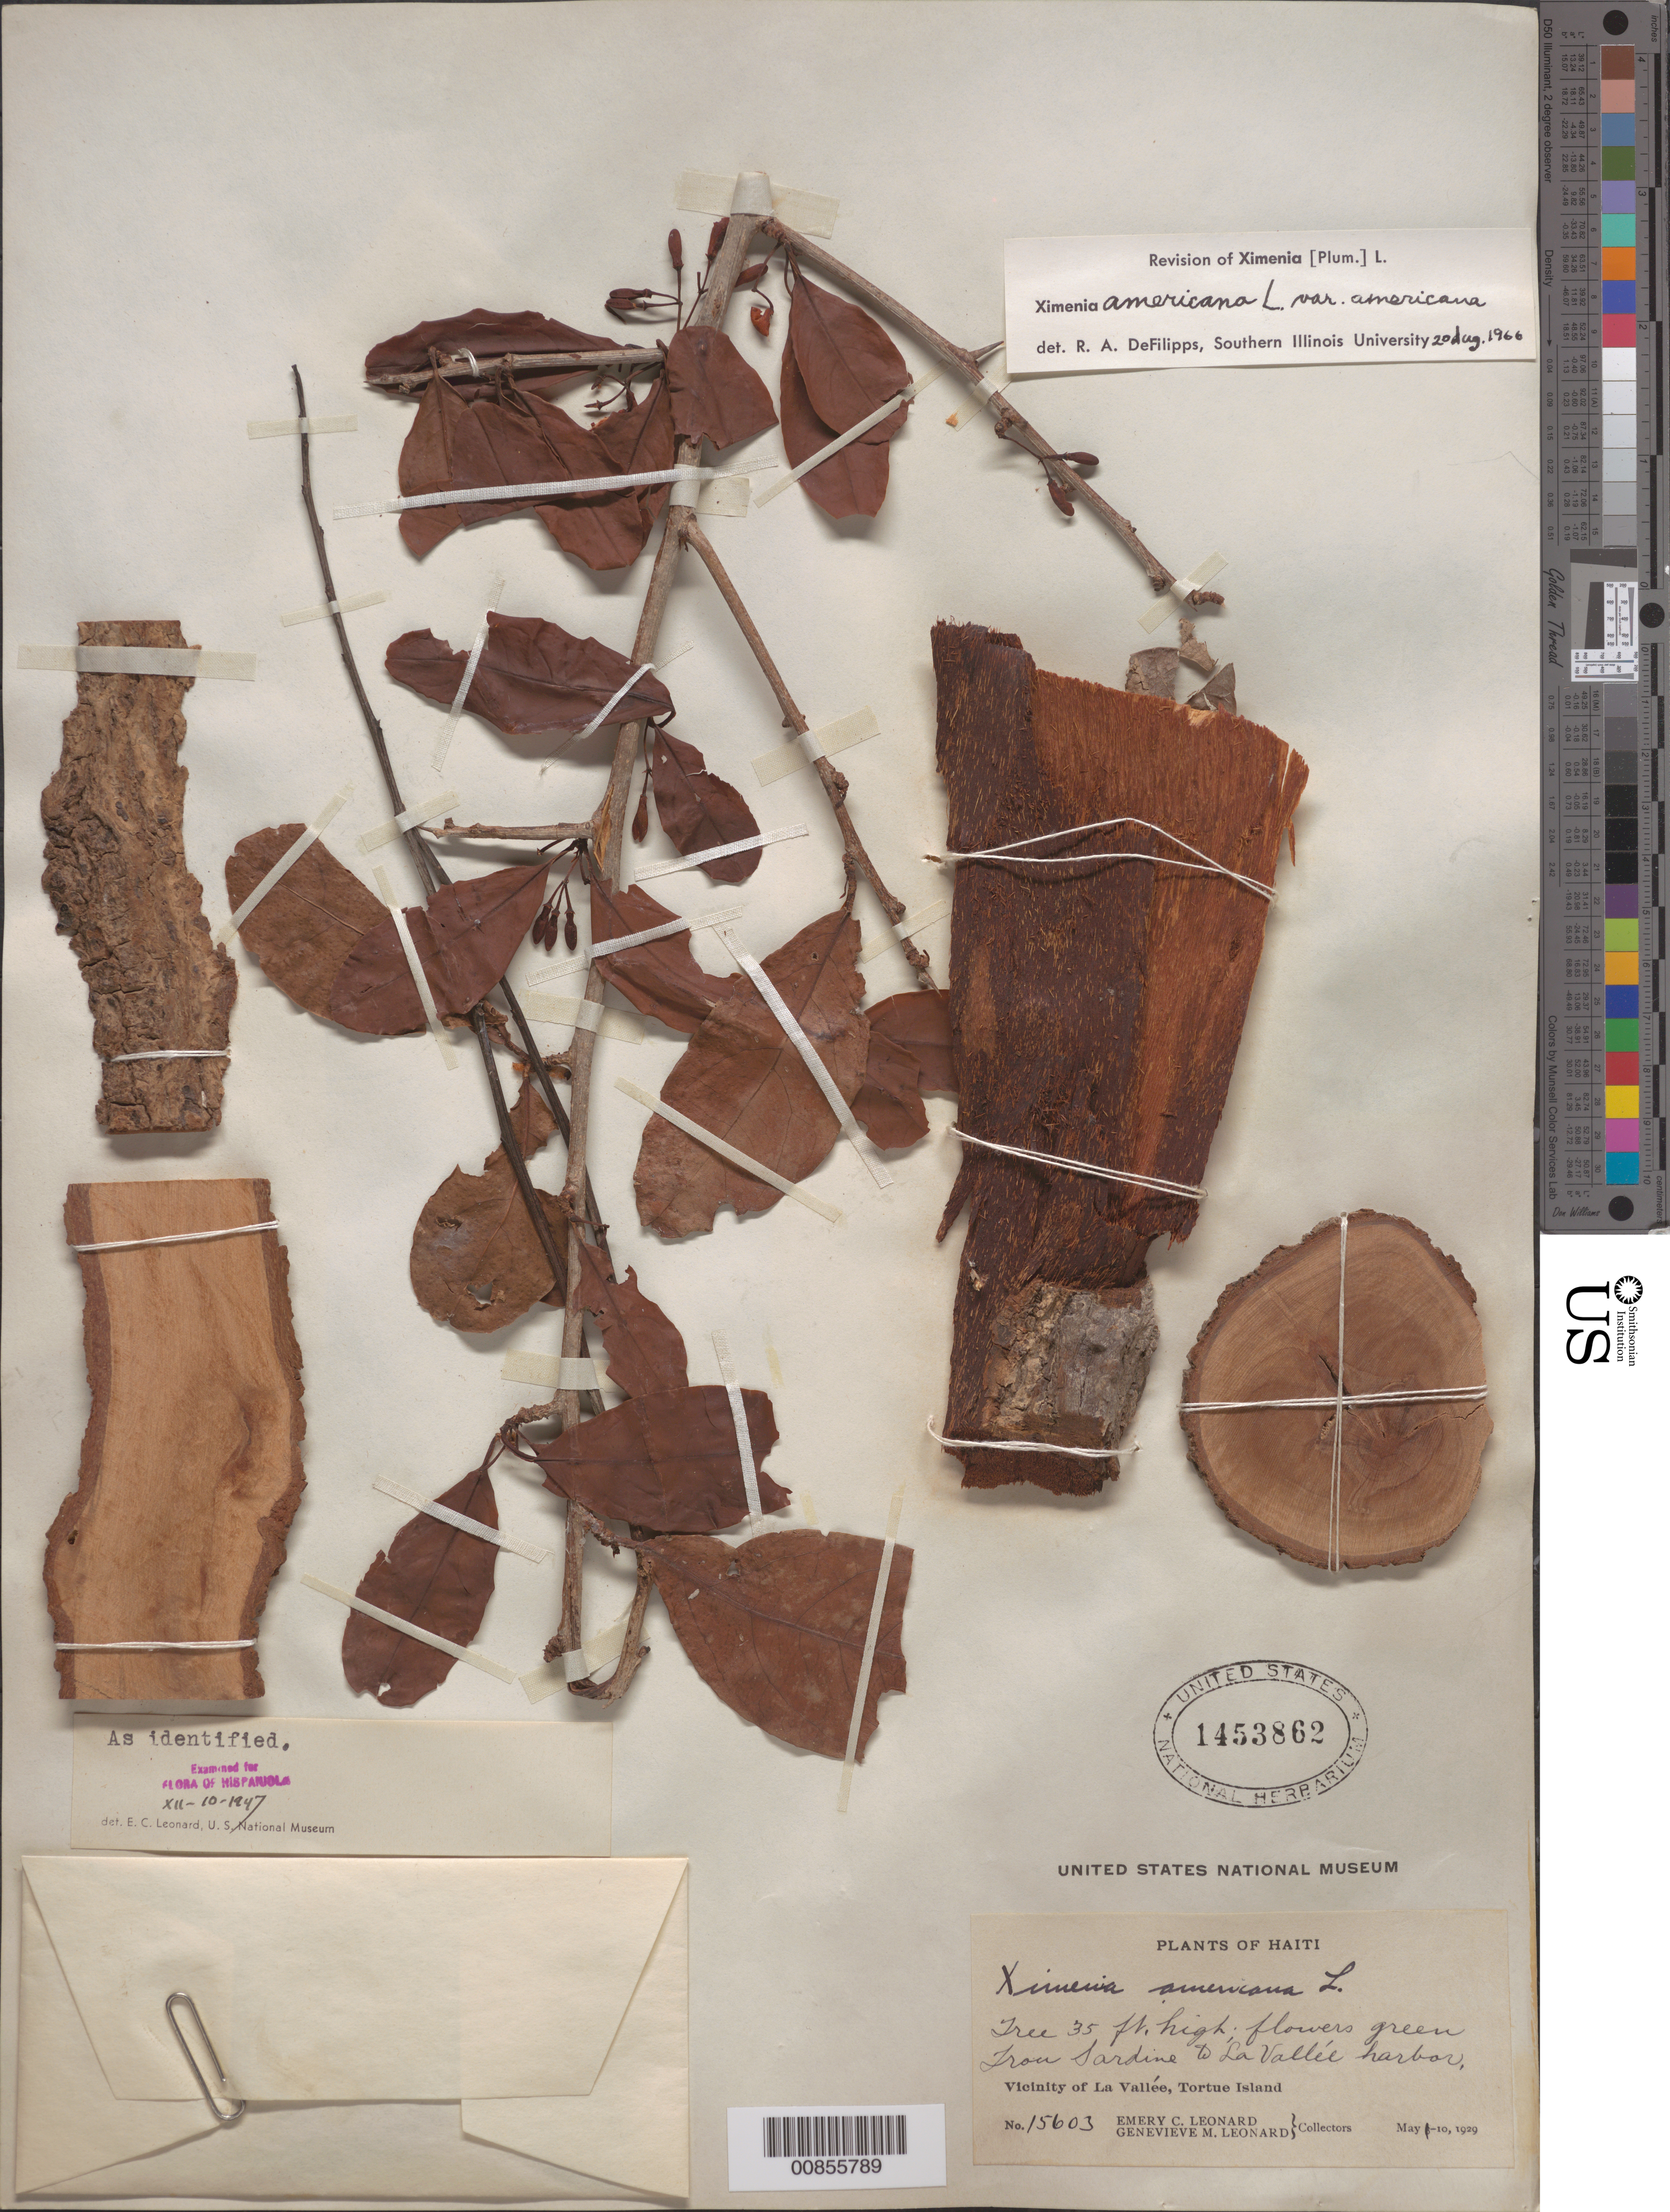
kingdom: Plantae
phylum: Tracheophyta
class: Magnoliopsida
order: Santalales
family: Ximeniaceae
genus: Ximenia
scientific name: Ximenia americana var. americana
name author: L.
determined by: DeFilipps, R. A.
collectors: E. C. Leonard & G. M. Leonard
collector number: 15603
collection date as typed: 10 May 1929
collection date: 1929-05-10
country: Haiti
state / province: Nord-Óuest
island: Île de la Tortue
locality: Trou Sardine to La Vallée harbor. Vicinity of La Vallée, Tortue Island.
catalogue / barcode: US 1453862